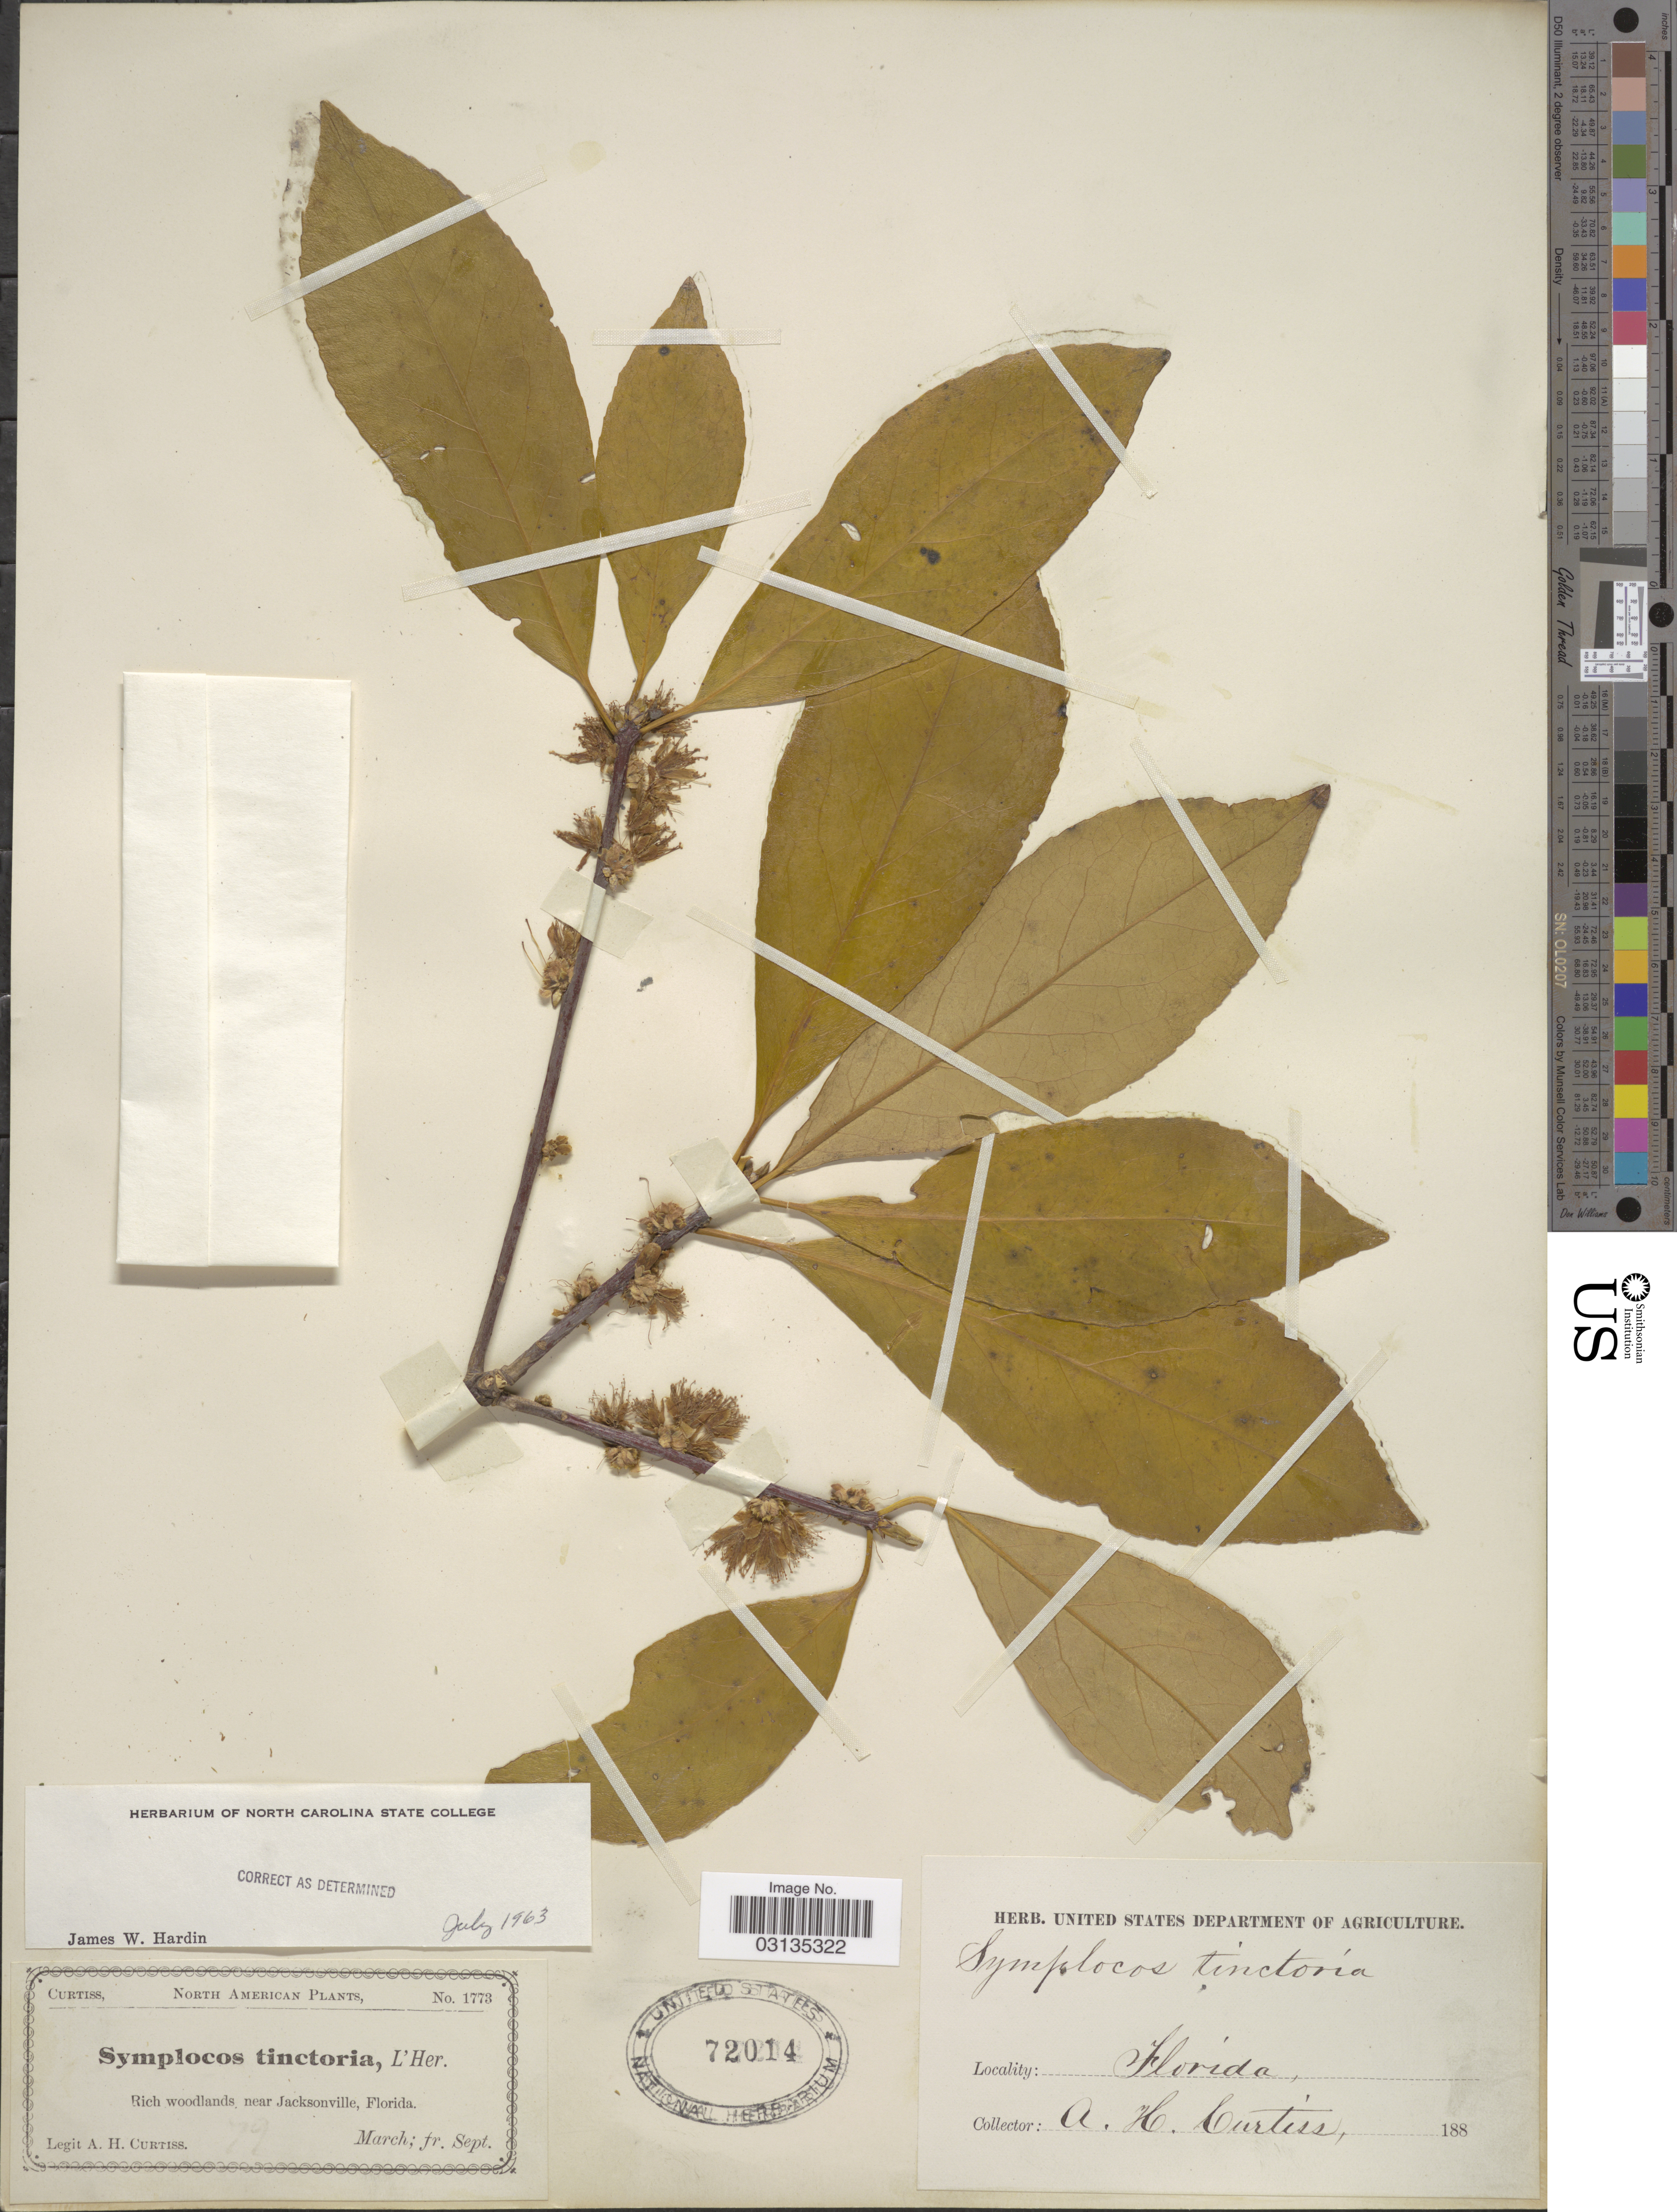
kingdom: Plantae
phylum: Tracheophyta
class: Magnoliopsida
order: Ericales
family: Symplocaceae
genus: Symplocos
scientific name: Symplocos tinctoria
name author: (L.) L'Hér.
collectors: A. H. Curtiss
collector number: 1773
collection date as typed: March; fr. Sept 188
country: United States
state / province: Florida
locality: Near Jacksonville.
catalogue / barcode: US 72014